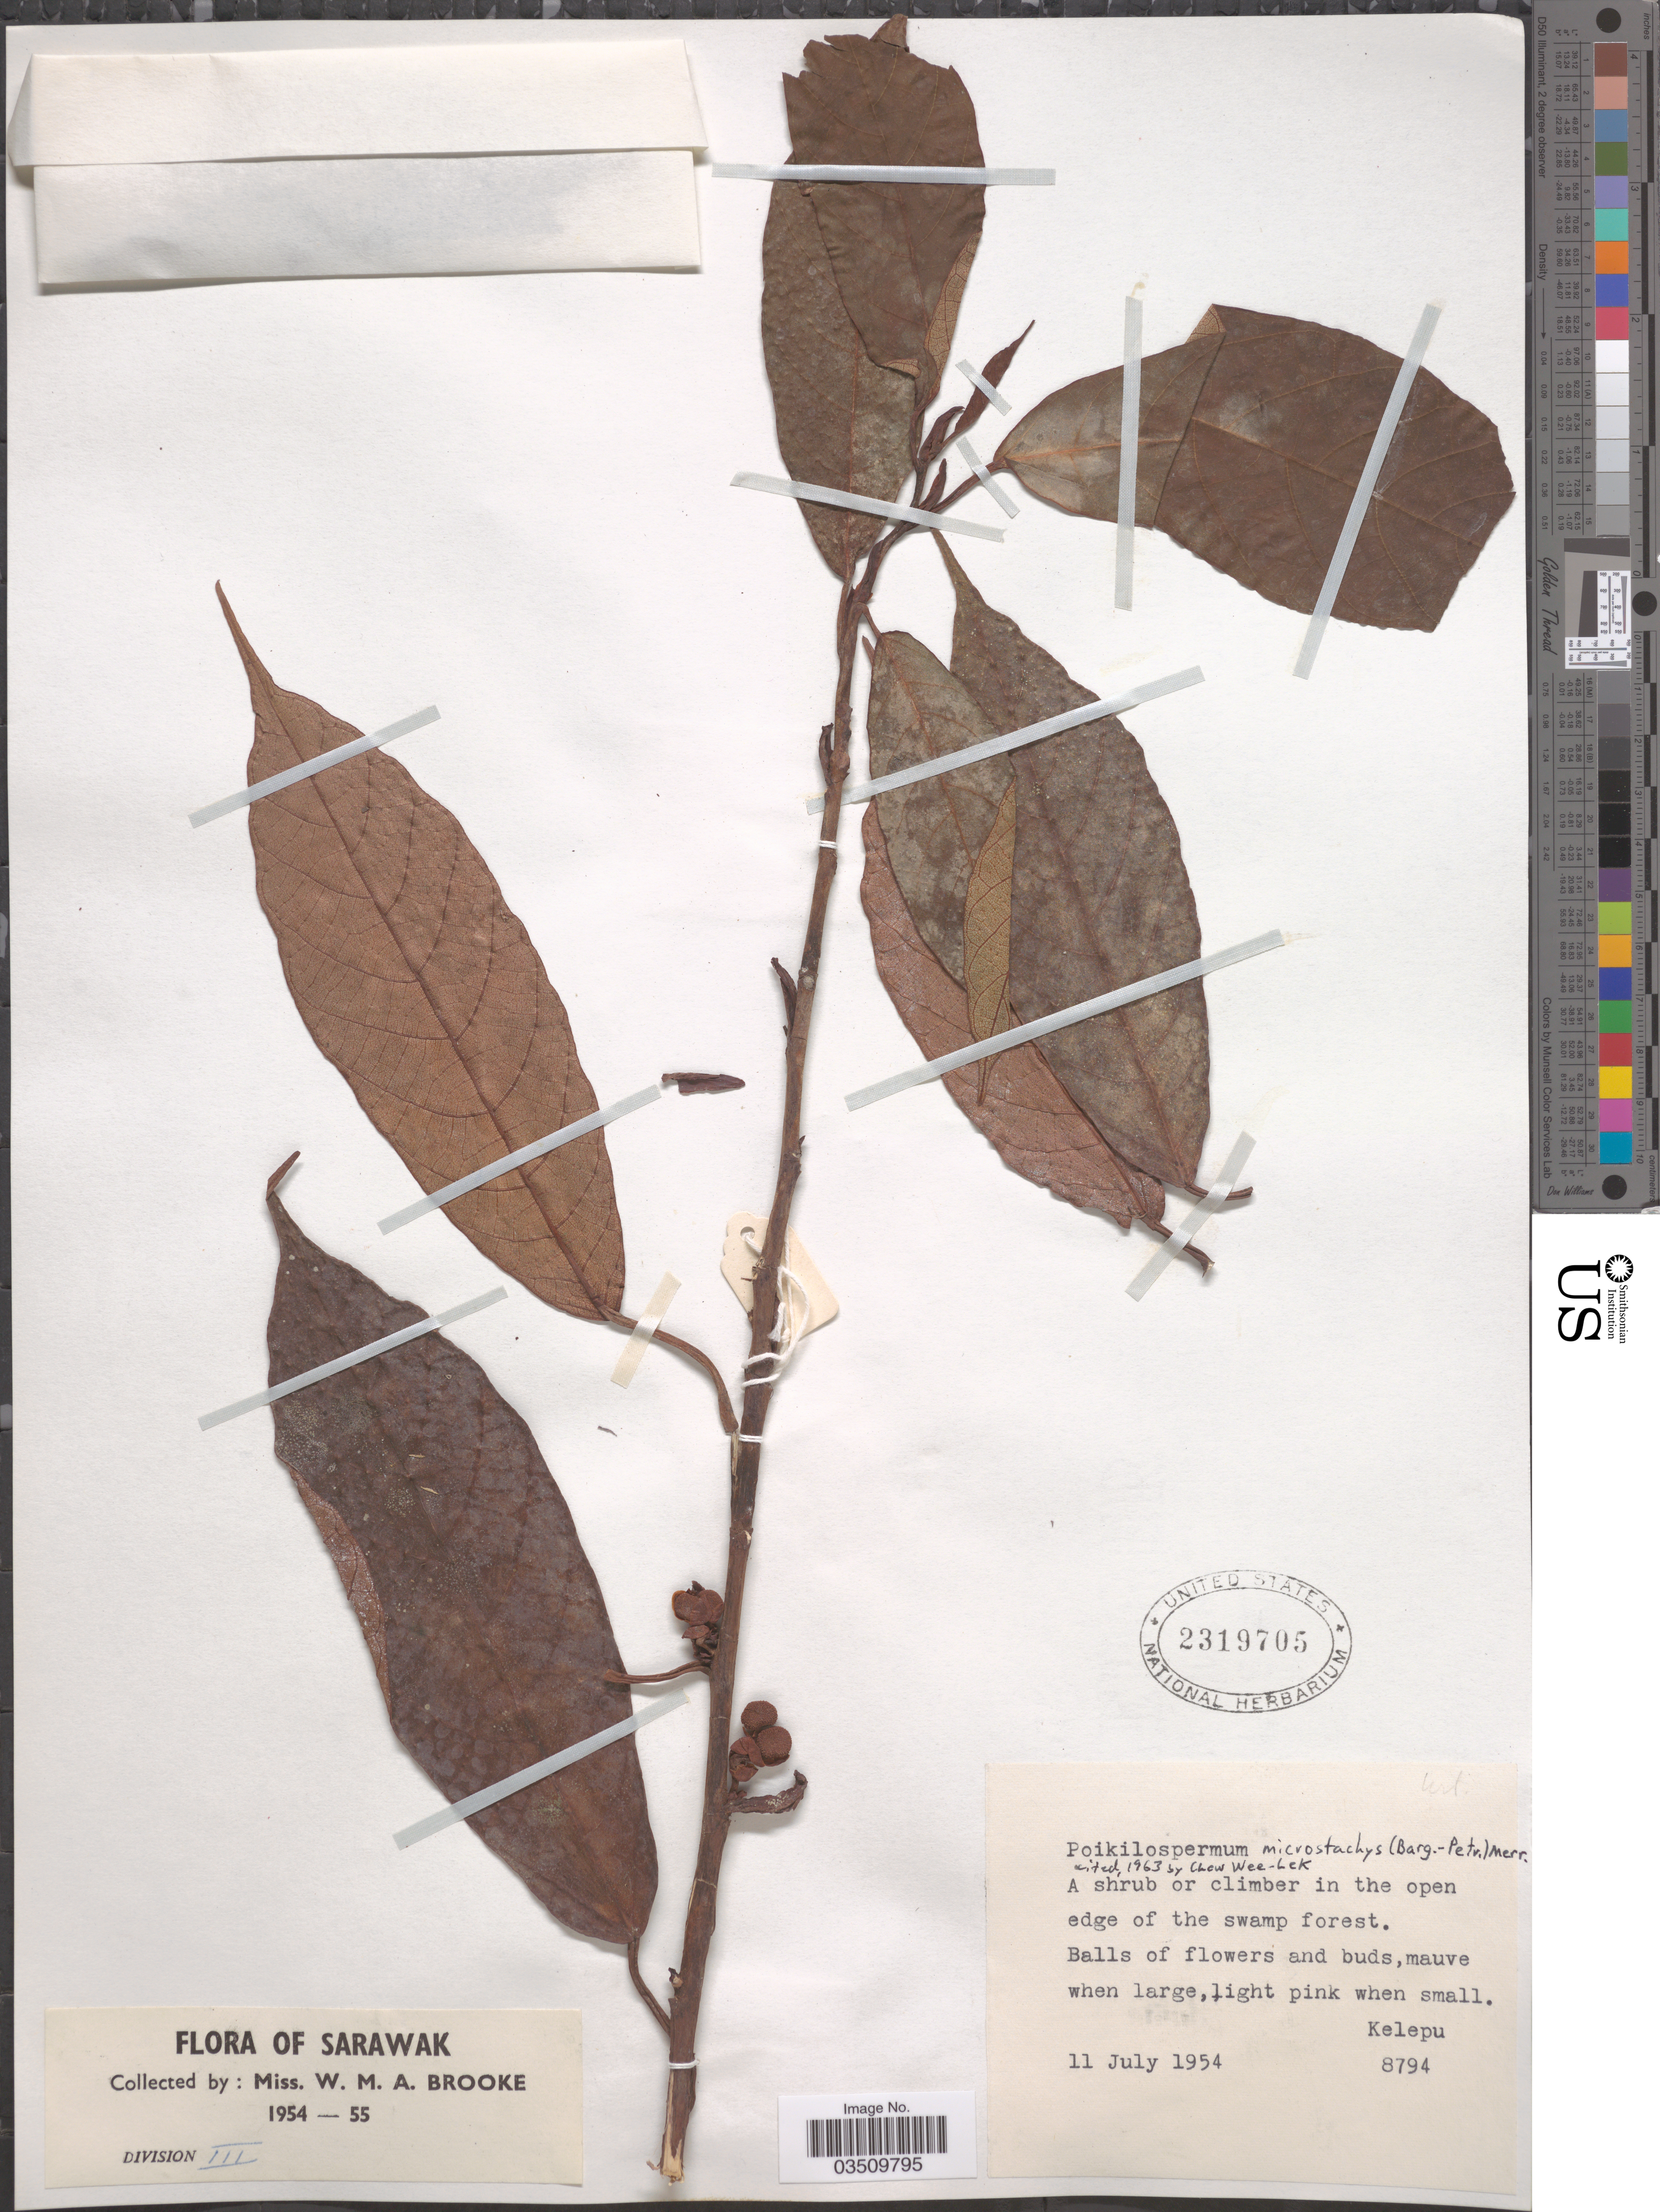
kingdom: Plantae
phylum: Tracheophyta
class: Magnoliopsida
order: Rosales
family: Urticaceae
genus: Poikilospermum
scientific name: Poikilospermum microstachys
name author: (Barg.-Petr.) Merr.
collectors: W. Brooke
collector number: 8794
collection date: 1954-07-11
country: Malaysia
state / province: Sarawak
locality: Kelepu. Division III.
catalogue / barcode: US 2319705